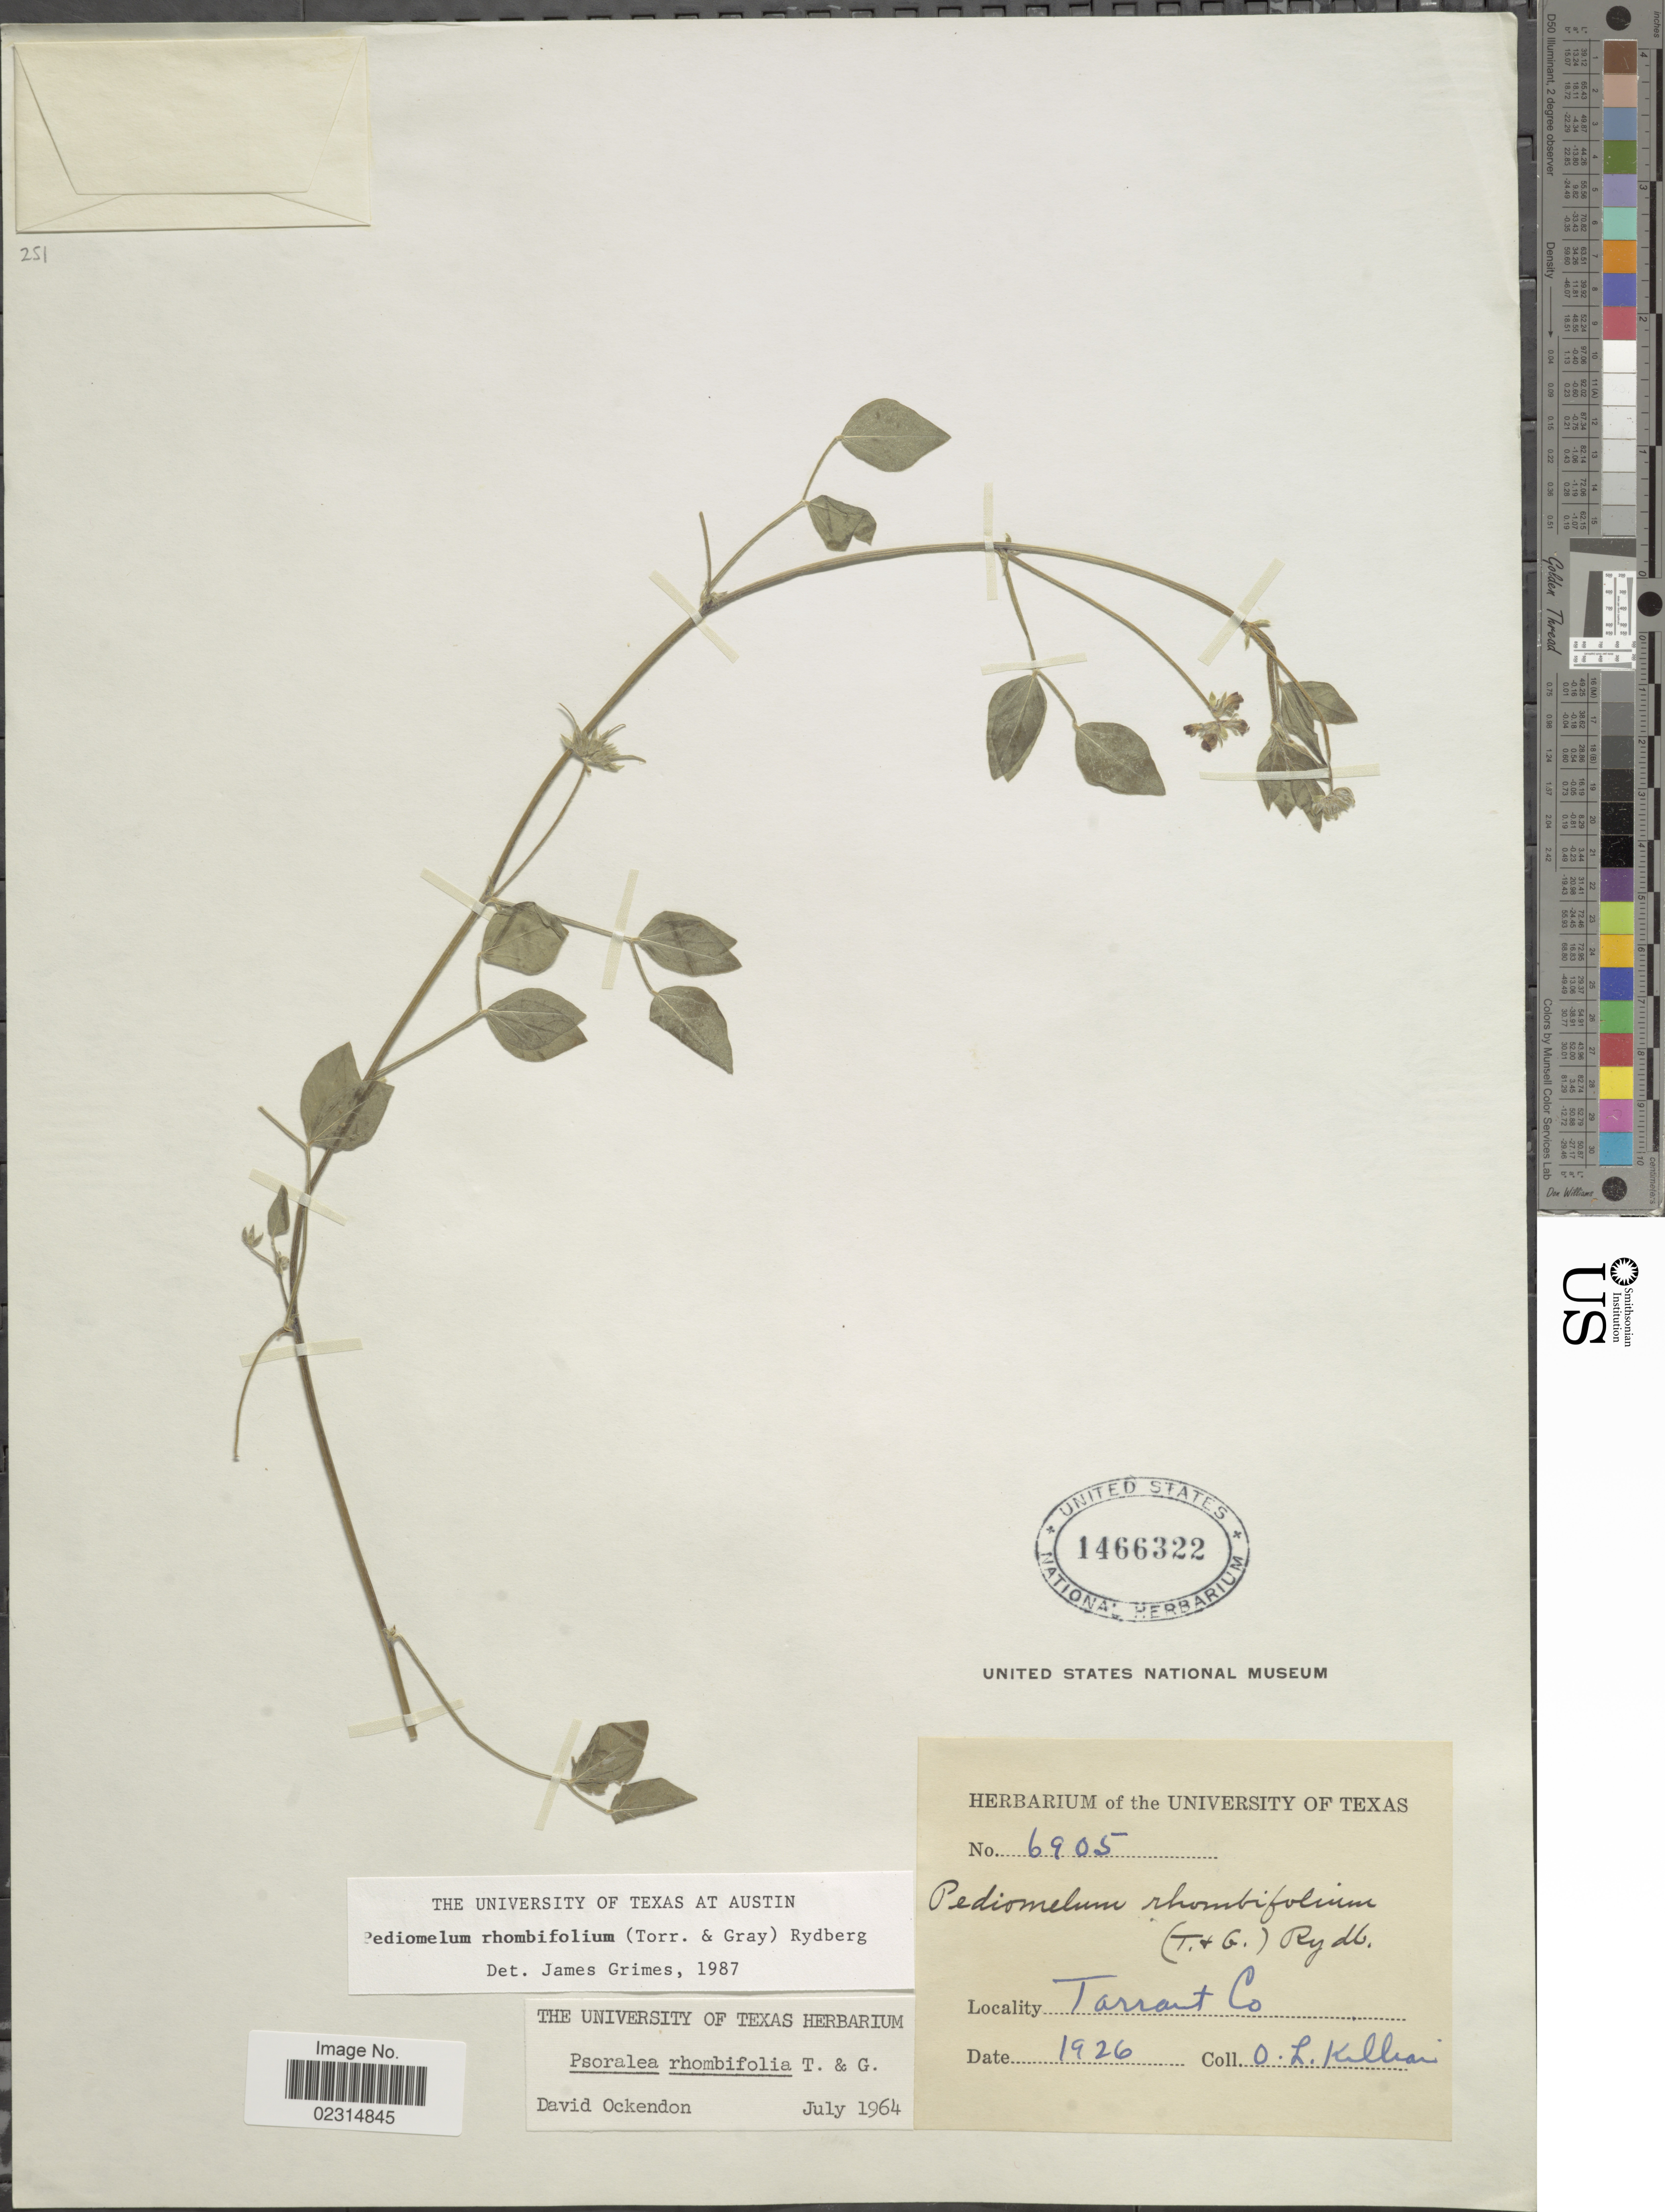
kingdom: Plantae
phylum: Tracheophyta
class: Magnoliopsida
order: Fabales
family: Fabaceae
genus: Pediomelum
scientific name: Pediomelum rhombifolium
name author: (Torr. & A. Gray) Rydb.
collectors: O. Killian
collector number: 6905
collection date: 1926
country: United States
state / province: Texas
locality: Tarrant Co.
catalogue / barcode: US 1466322